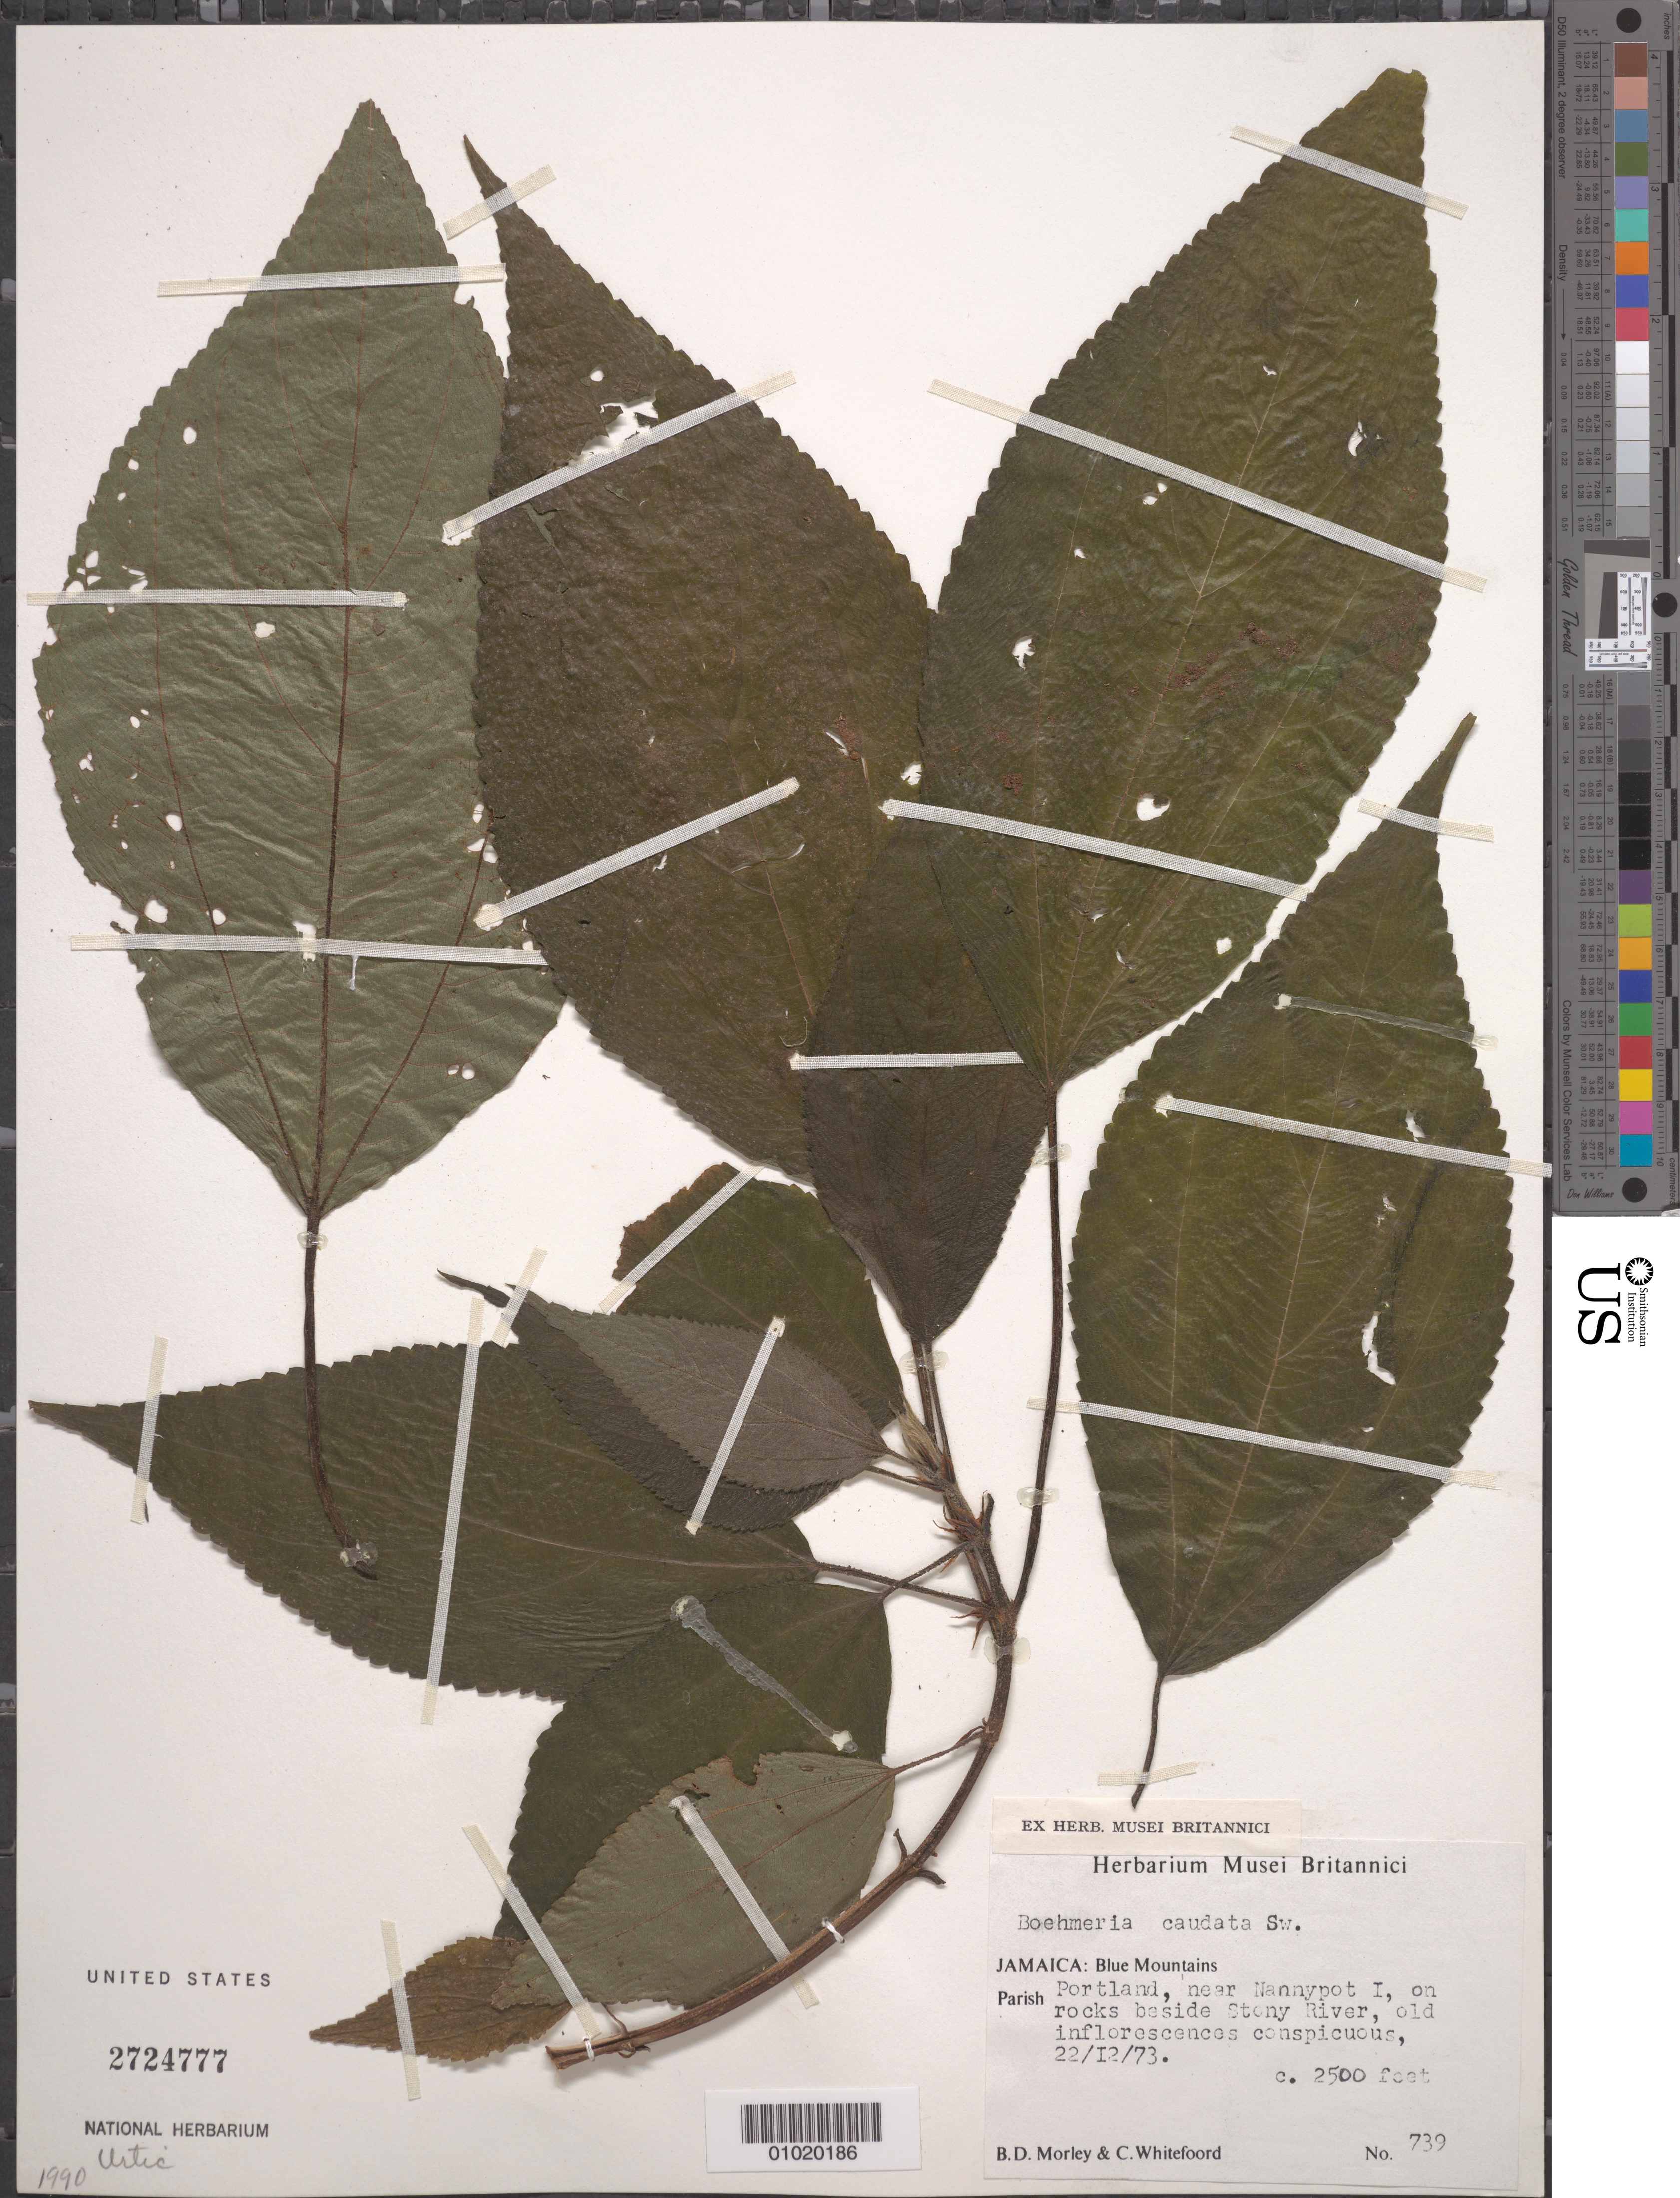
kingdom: Plantae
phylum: Tracheophyta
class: Magnoliopsida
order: Rosales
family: Urticaceae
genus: Boehmeria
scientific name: Boehmeria caudata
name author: Sw.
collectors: B. D. Morley & C. Whitefoord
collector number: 739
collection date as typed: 22 Dec 1973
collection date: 1973-12-22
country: Jamaica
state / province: Portland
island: Jamaica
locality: Portland, near Nannypot I, on rocks beside Stony river.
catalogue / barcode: US 2724777